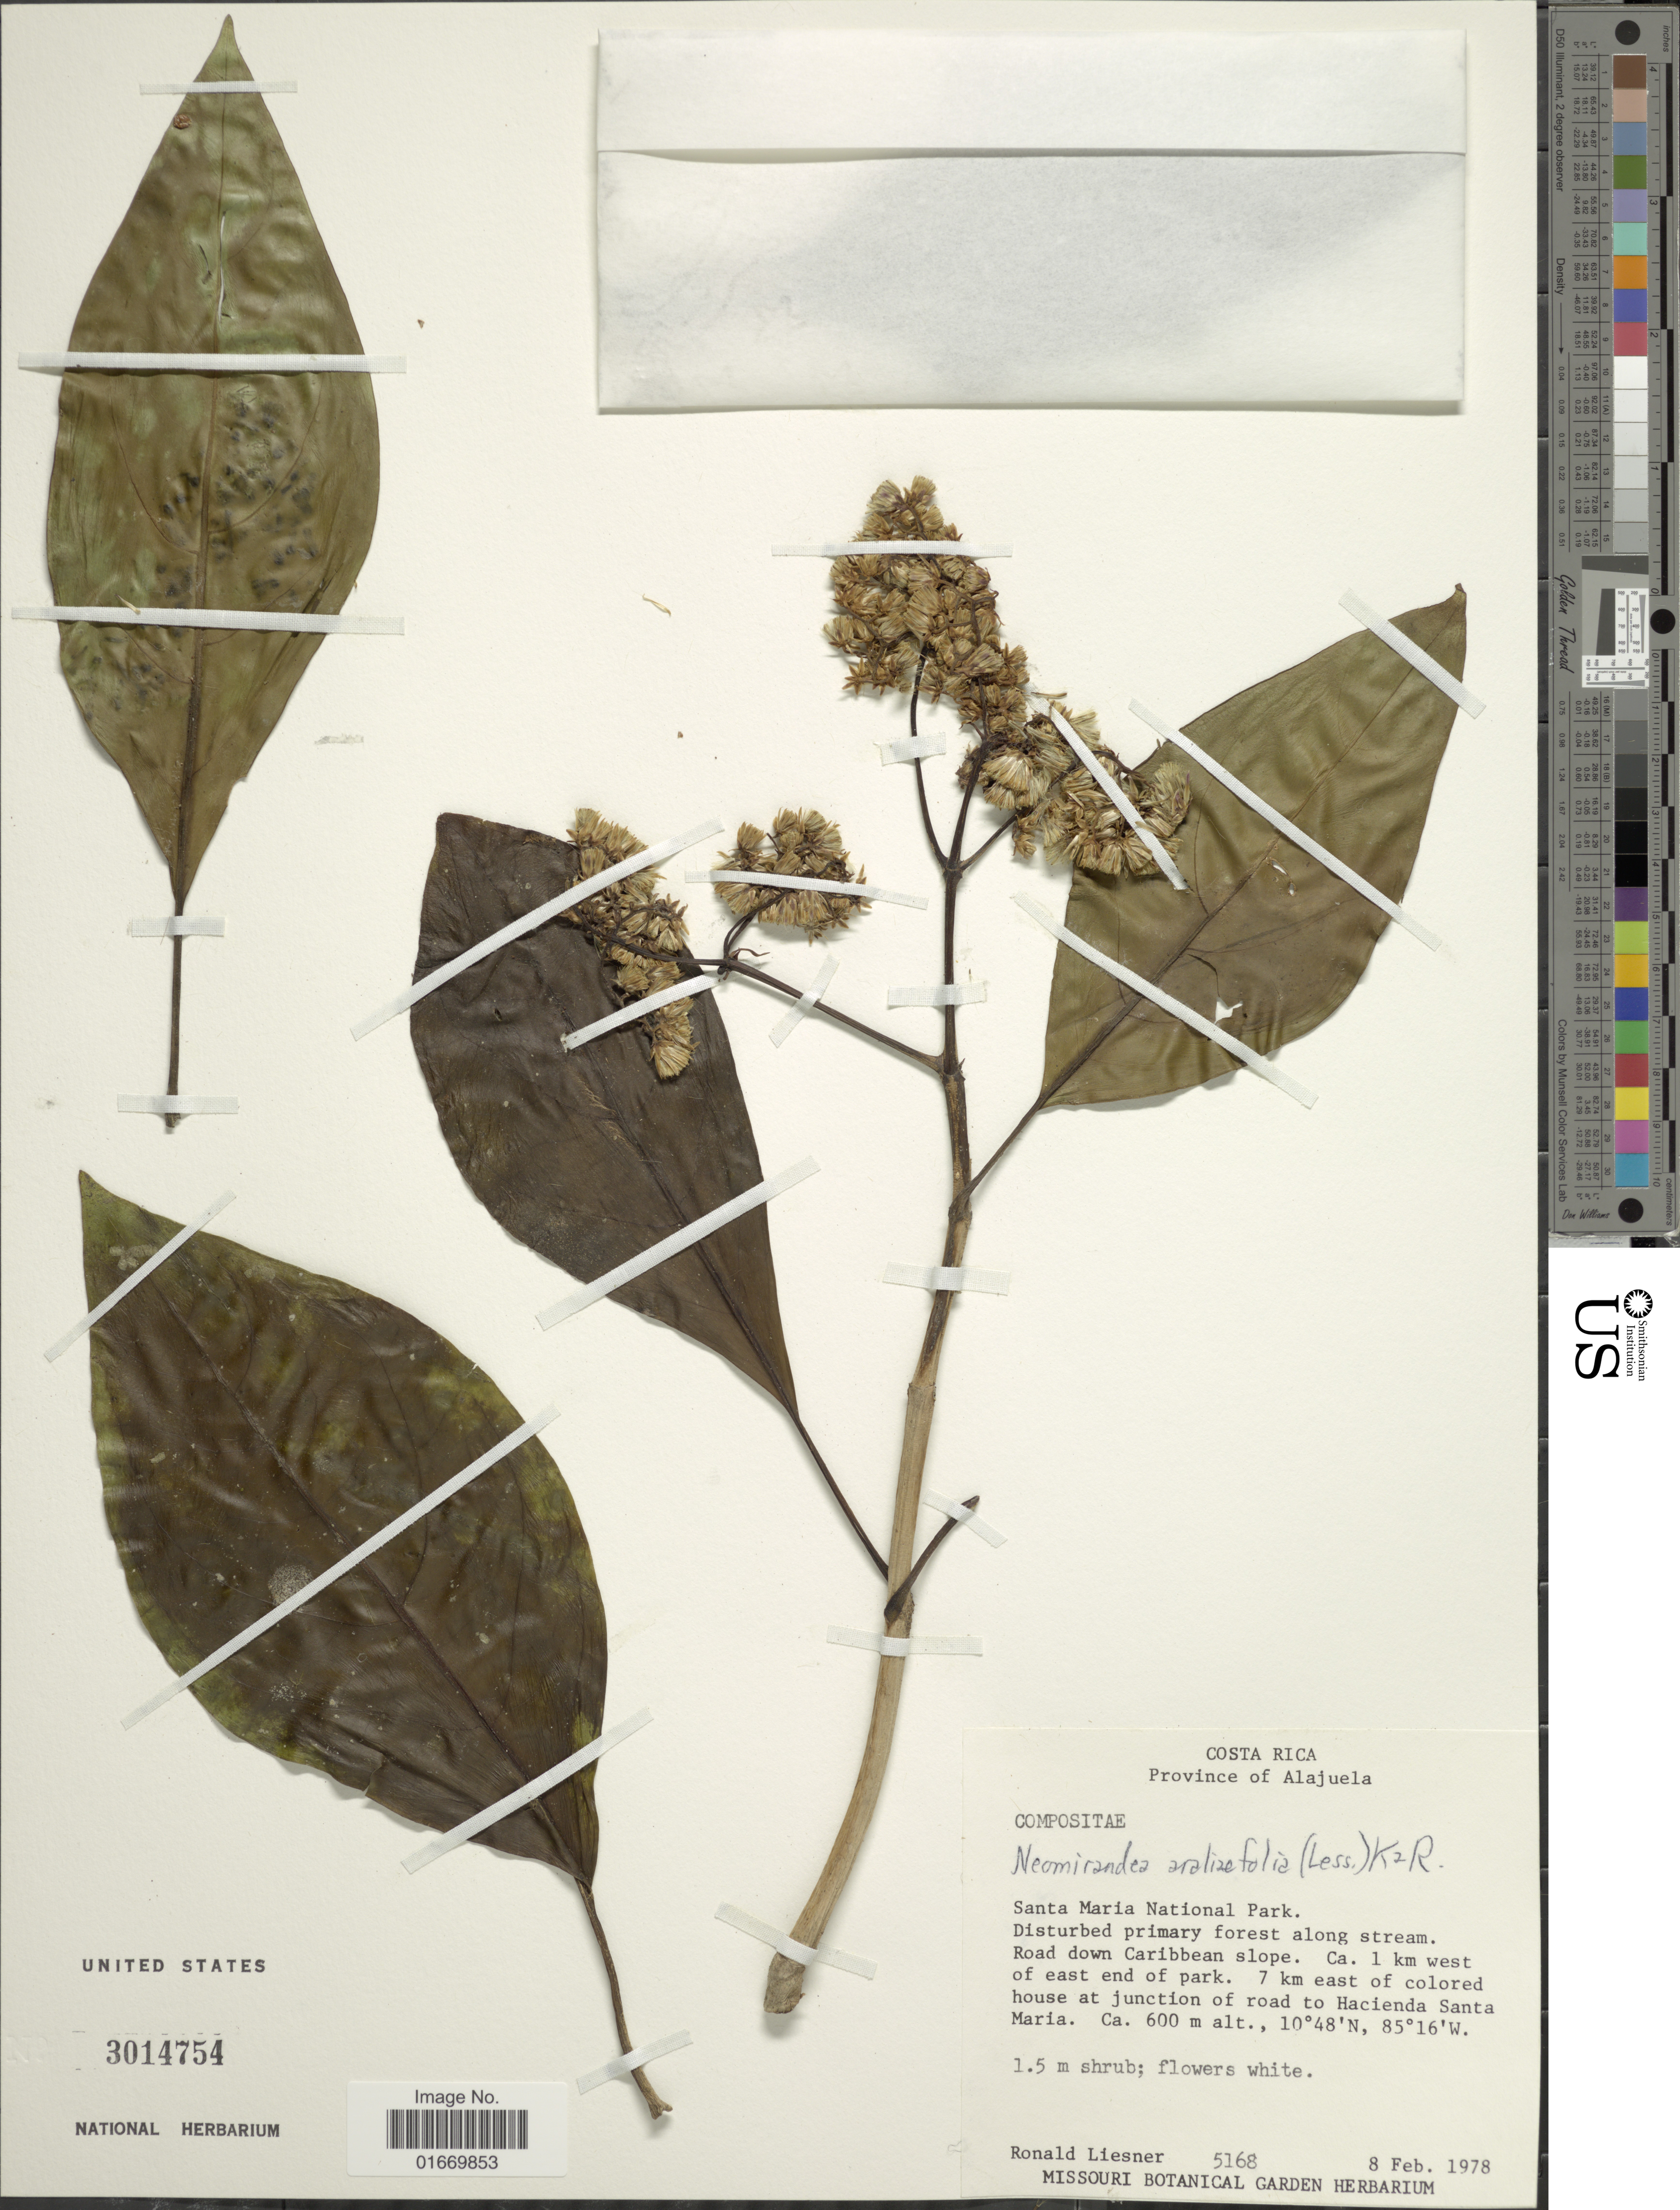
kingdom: Plantae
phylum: Tracheophyta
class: Magnoliopsida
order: Asterales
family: Asteraceae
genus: Neomirandea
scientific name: Neomirandea araliaefolia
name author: (Less.) R.M. King & H. Rob.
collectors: R. L. Liesner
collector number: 5168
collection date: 1978-02-08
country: Costa Rica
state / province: Alajuela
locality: Santa Maria National Park, Road down Caribbean slope, ca 1 km west of east end of park, 7 km east of colored house at junction of road to Hacienda Santa Maria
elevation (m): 600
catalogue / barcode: US 3014754